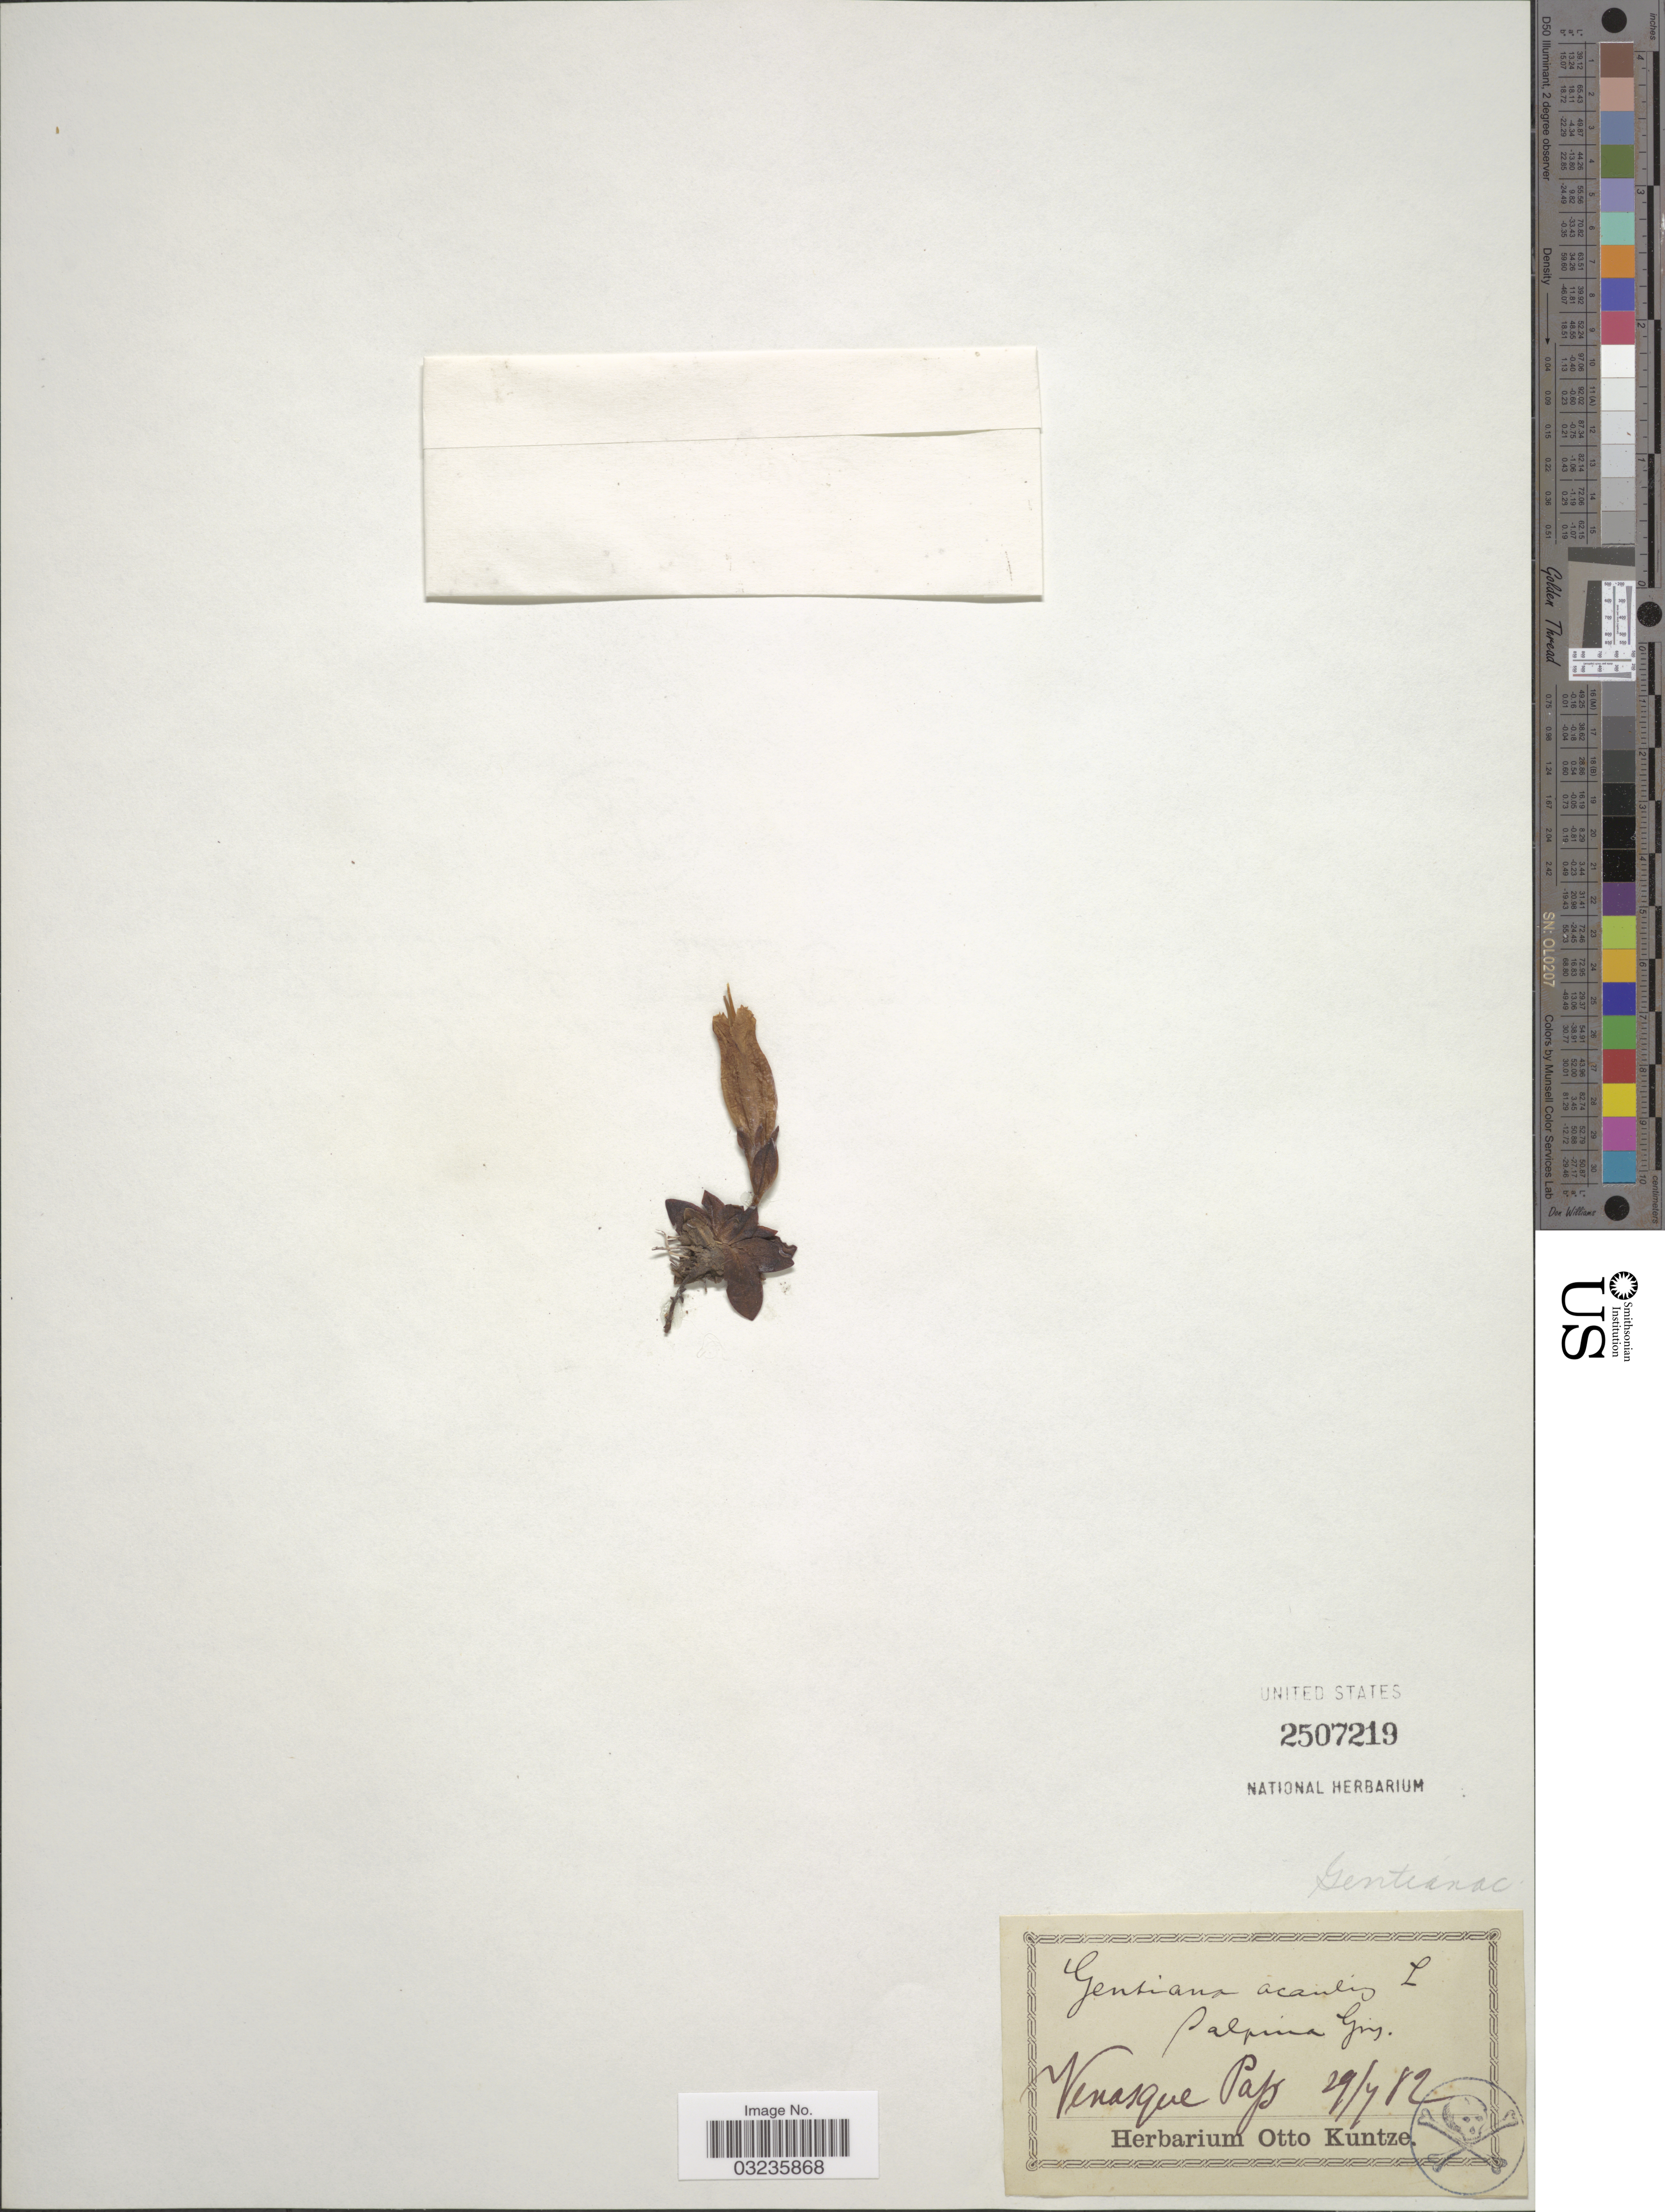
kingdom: Plantae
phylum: Tracheophyta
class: Magnoliopsida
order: Gentianales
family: Gentianaceae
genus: Gentiana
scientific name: Gentiana acaulis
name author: L.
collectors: ex herb. Otto Kuntze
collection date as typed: Transcribed d/m/y: 29/4/19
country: France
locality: Venasque.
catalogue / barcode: US 2507219